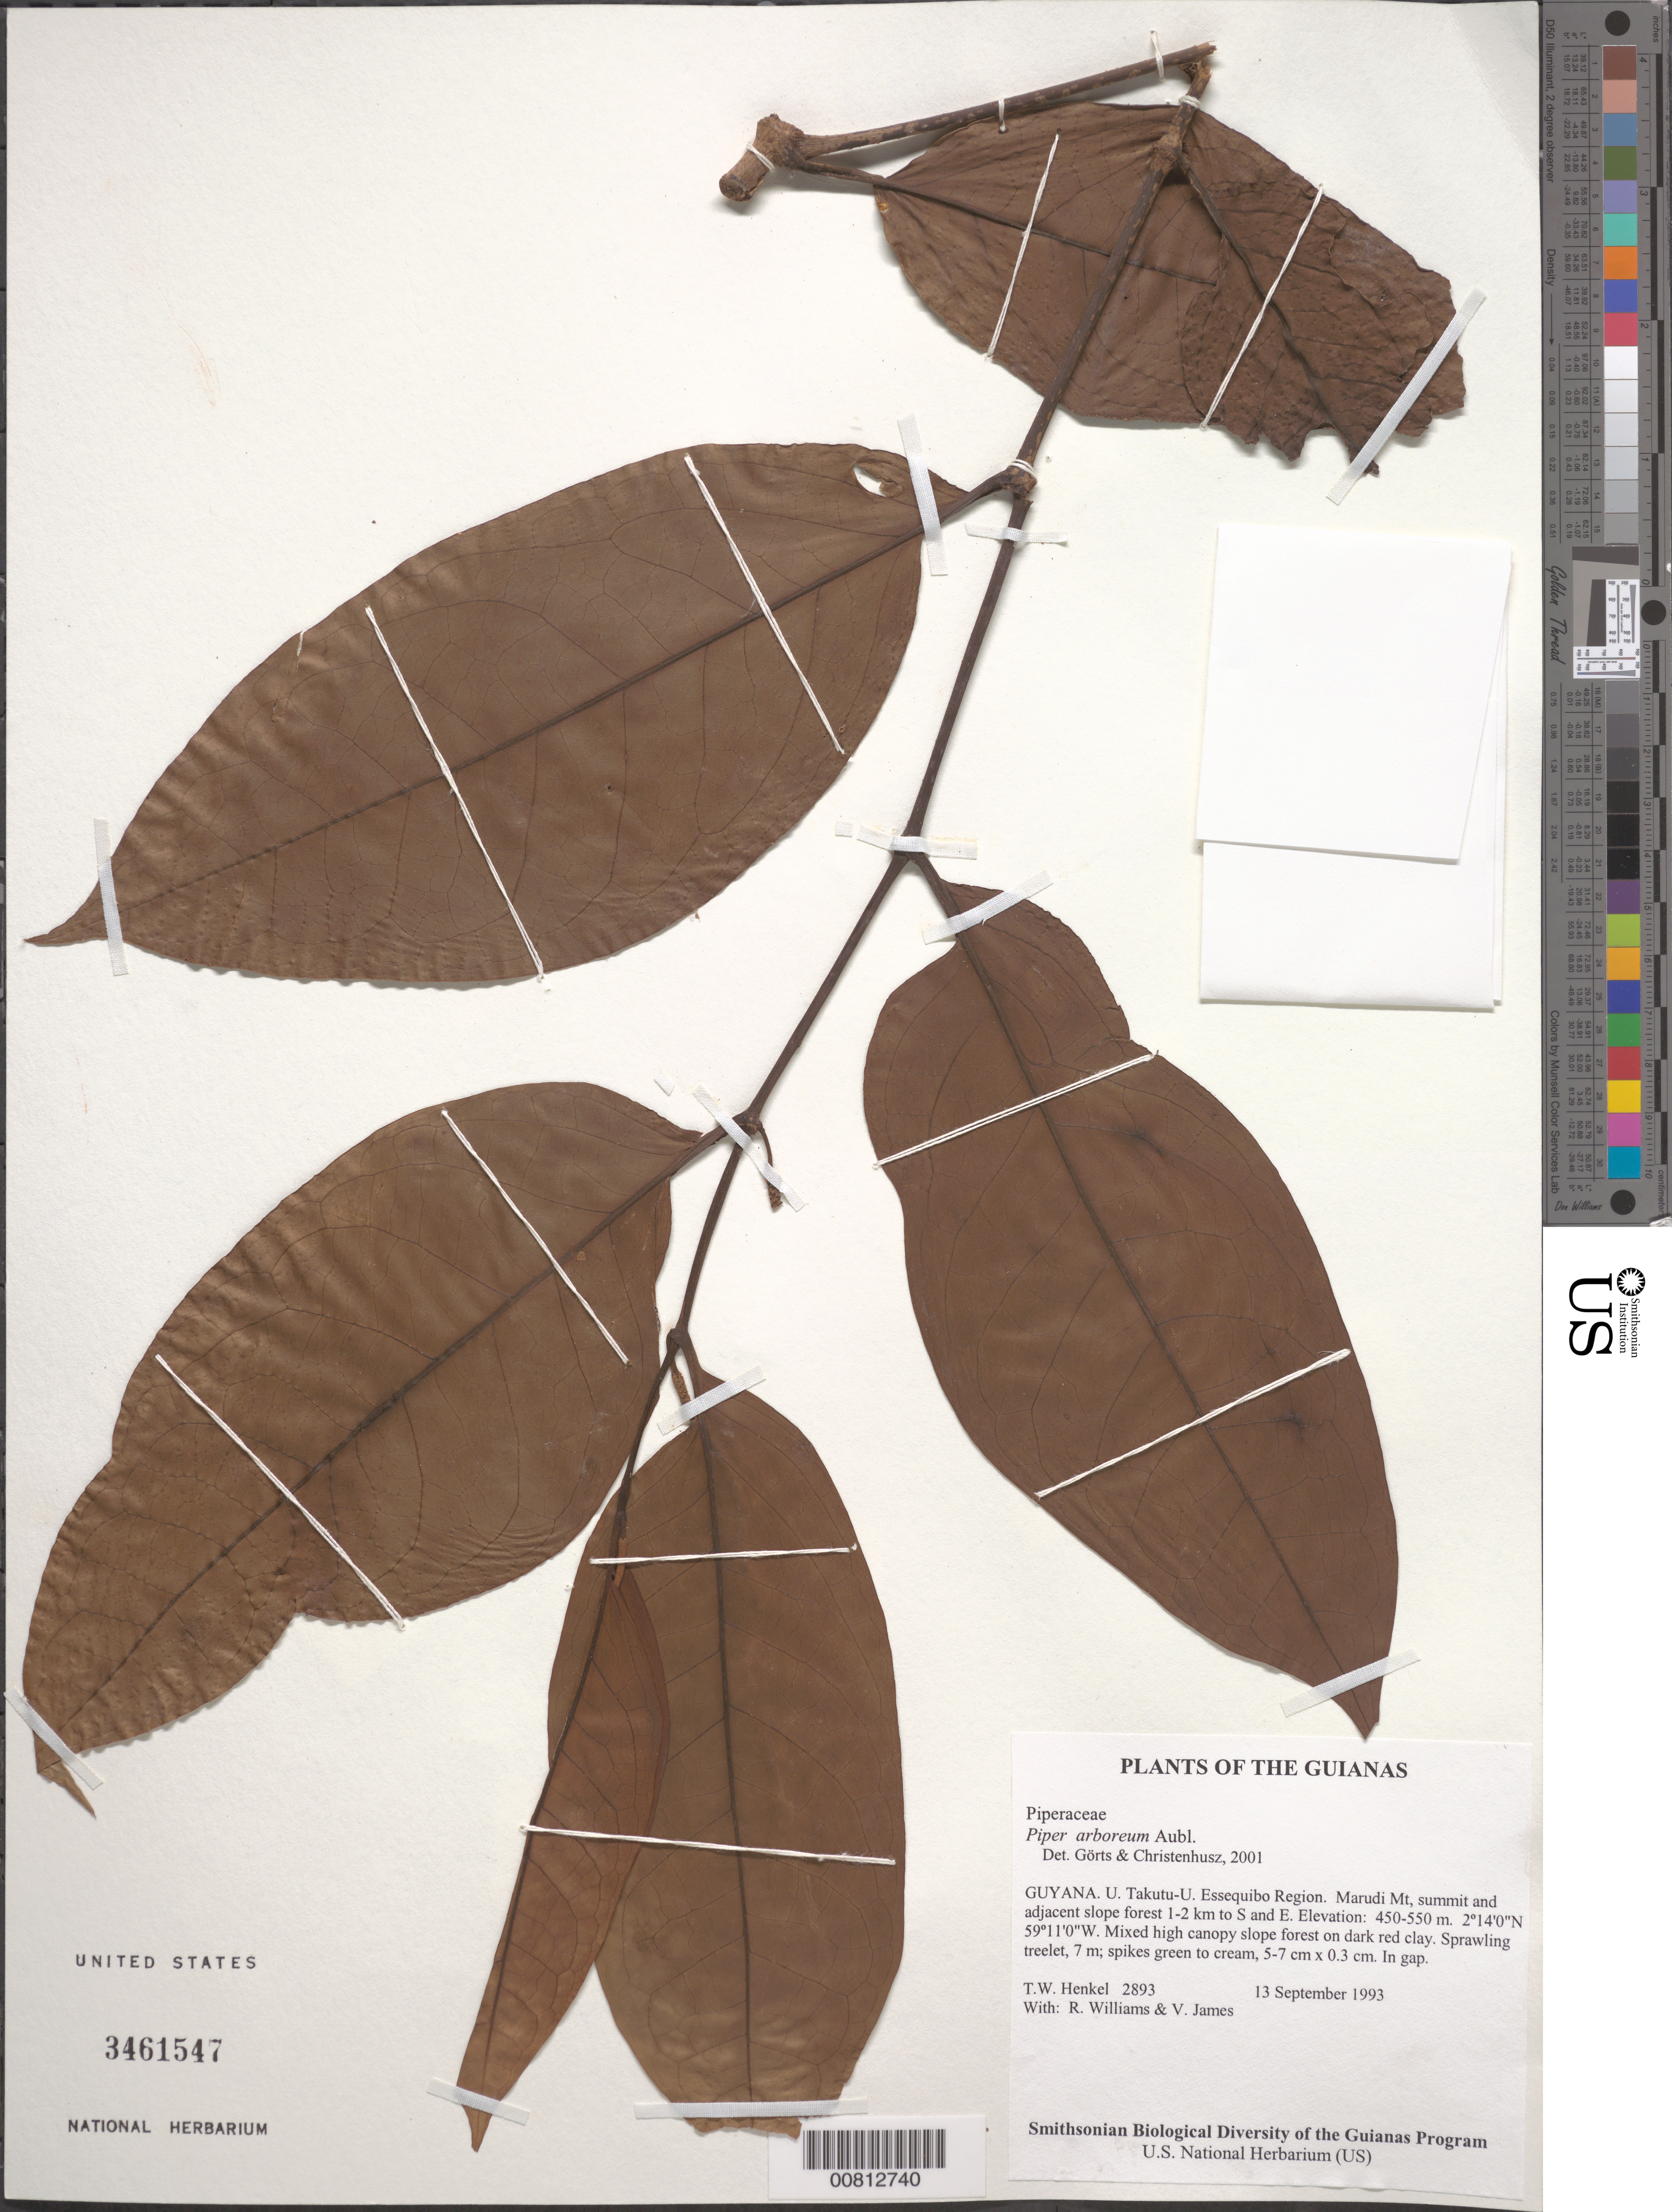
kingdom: Plantae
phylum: Tracheophyta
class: Magnoliopsida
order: Piperales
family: Piperaceae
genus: Piper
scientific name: Piper arboreum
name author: Aubl.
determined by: Görts-van Rijn, A. R.; Christenhusz, M. J.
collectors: T. Henkel, R. Williams & V. James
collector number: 2893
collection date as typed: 13 September 1993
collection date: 1993-09-13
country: Guyana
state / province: U. Takutu-U. Essequibo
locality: Marudi Mt, summit and adjacent slope forest 1-2 km to S and E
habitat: Mixed high canopy slope forest on dark red clay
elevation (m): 450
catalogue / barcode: US 3461547